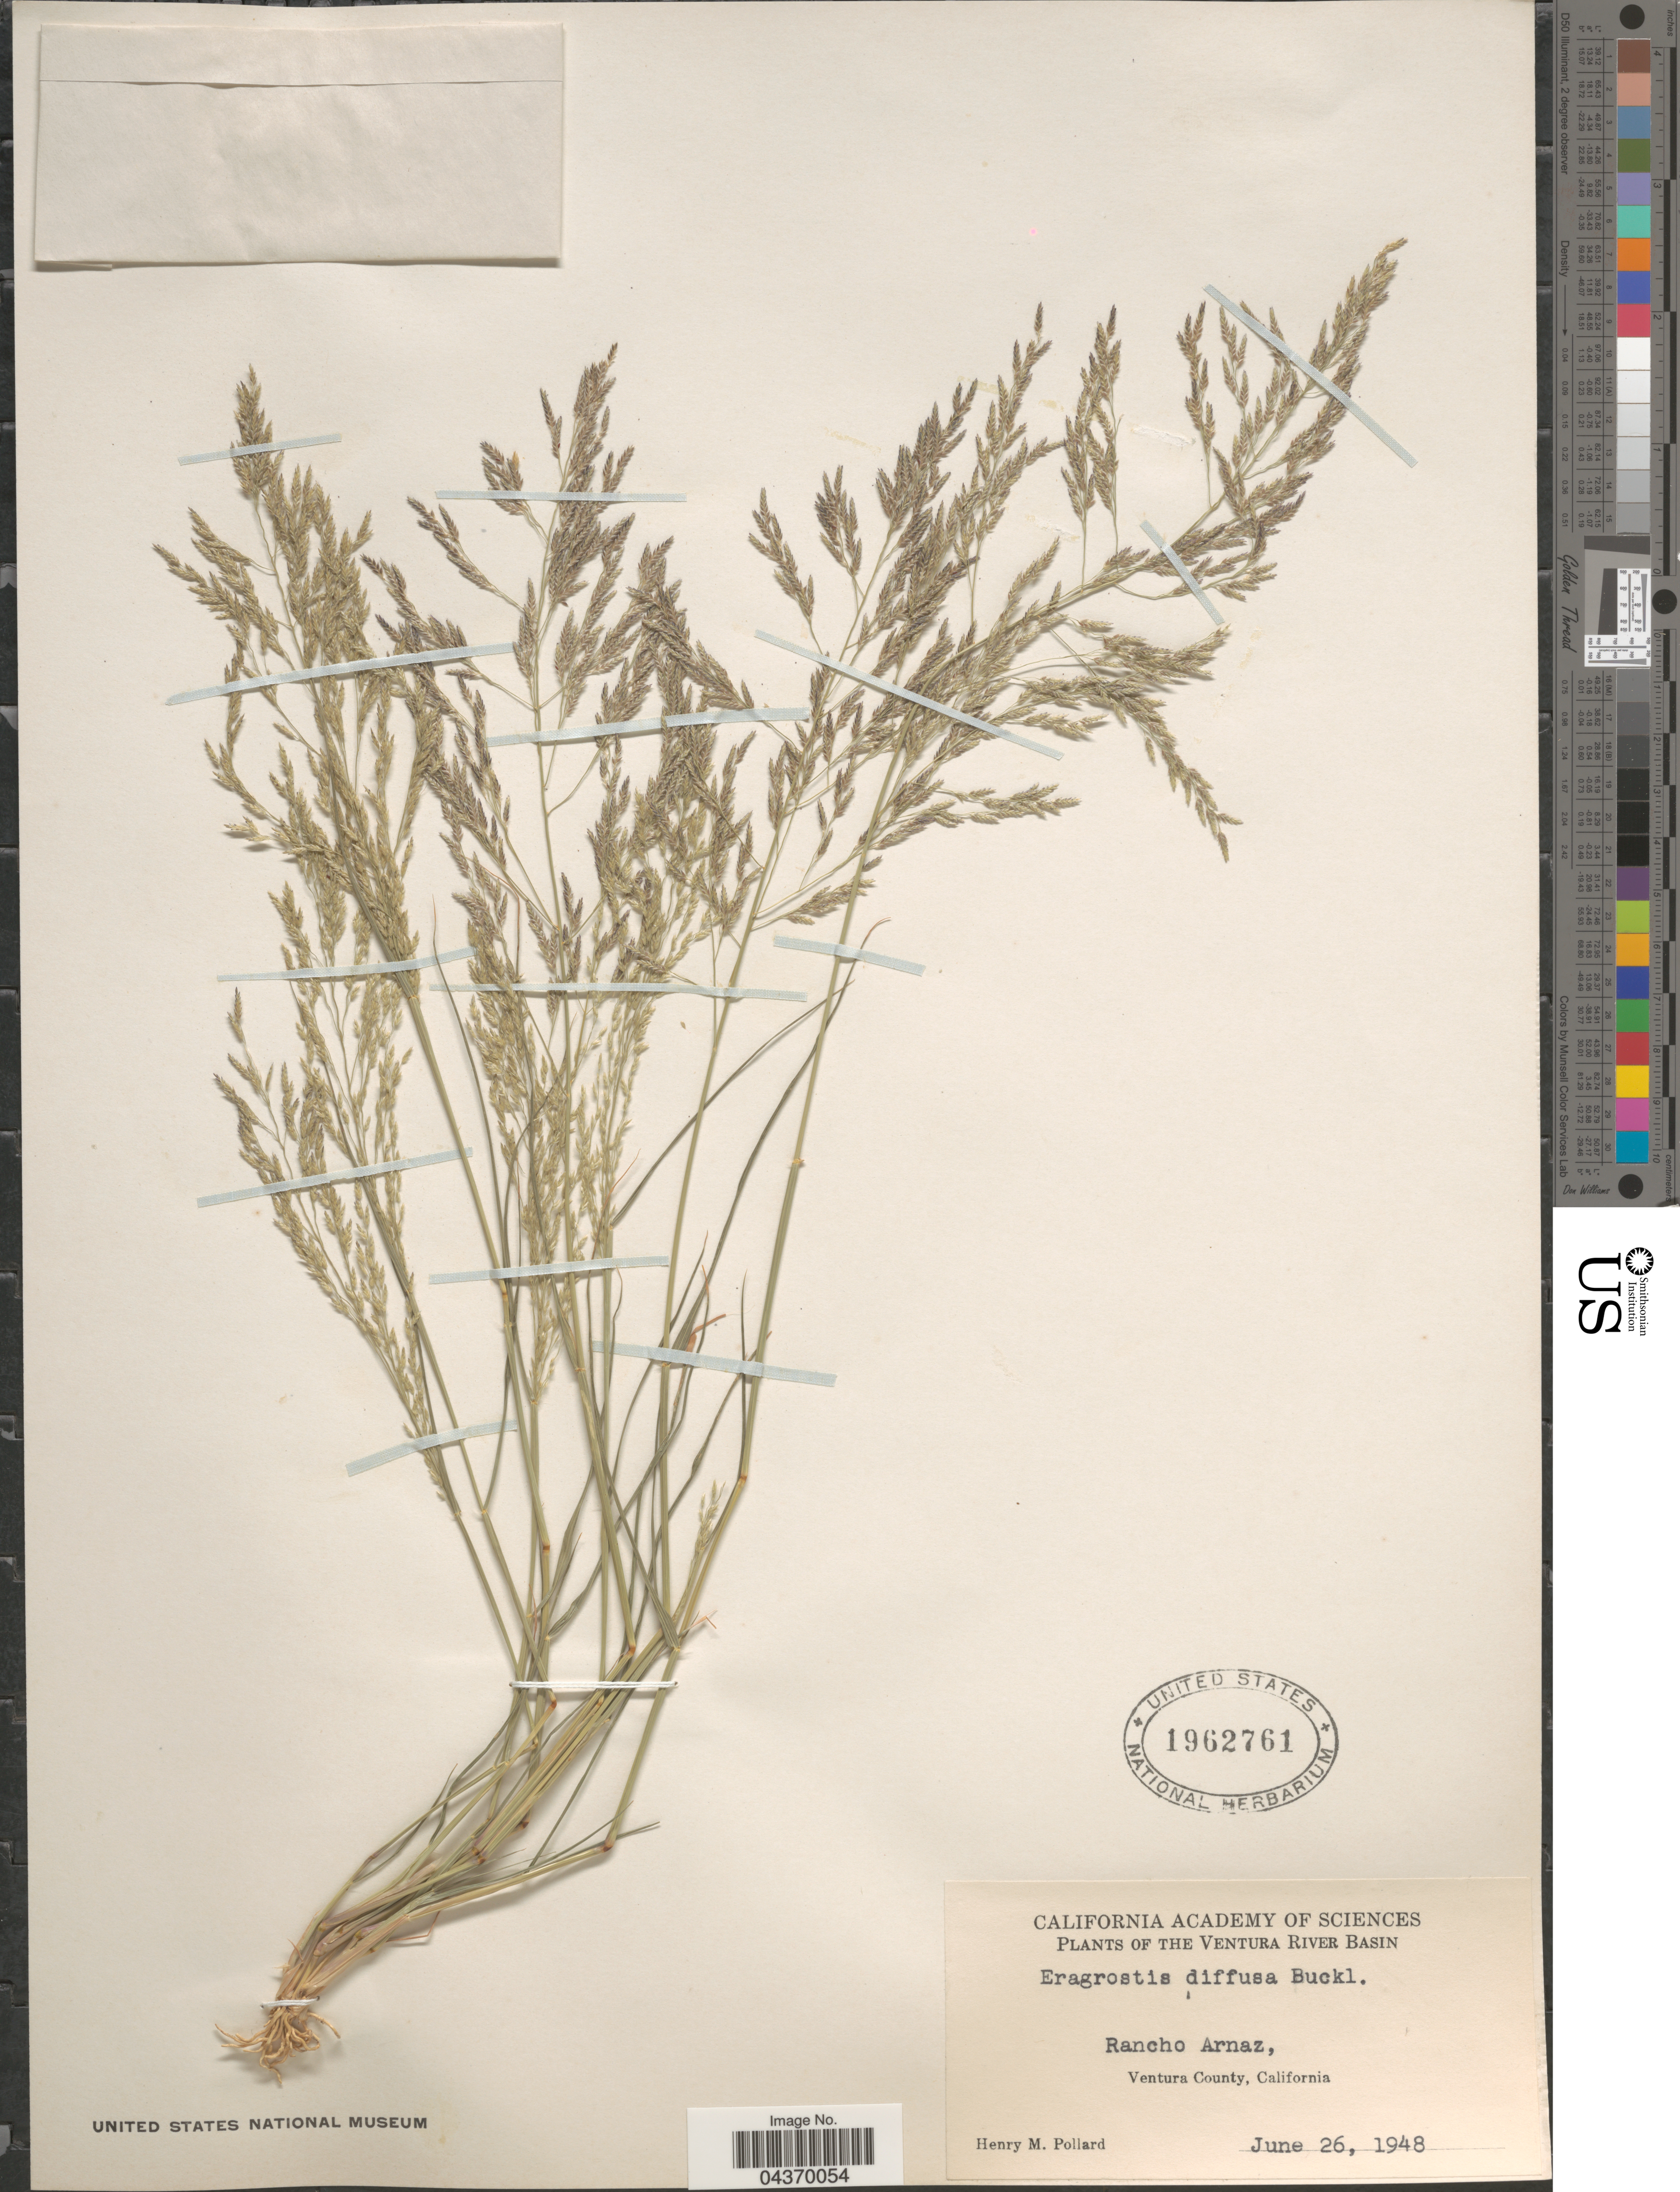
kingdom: Plantae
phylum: Tracheophyta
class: Liliopsida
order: Poales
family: Poaceae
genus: Eragrostis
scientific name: Eragrostis pectinacea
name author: (Michx.) Nees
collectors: H. M. Pollard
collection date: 1948-06-26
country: United States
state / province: California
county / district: Ventura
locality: The Ventura River Basin. Rancho Arnaz, Ventura County.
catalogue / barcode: US 1962761